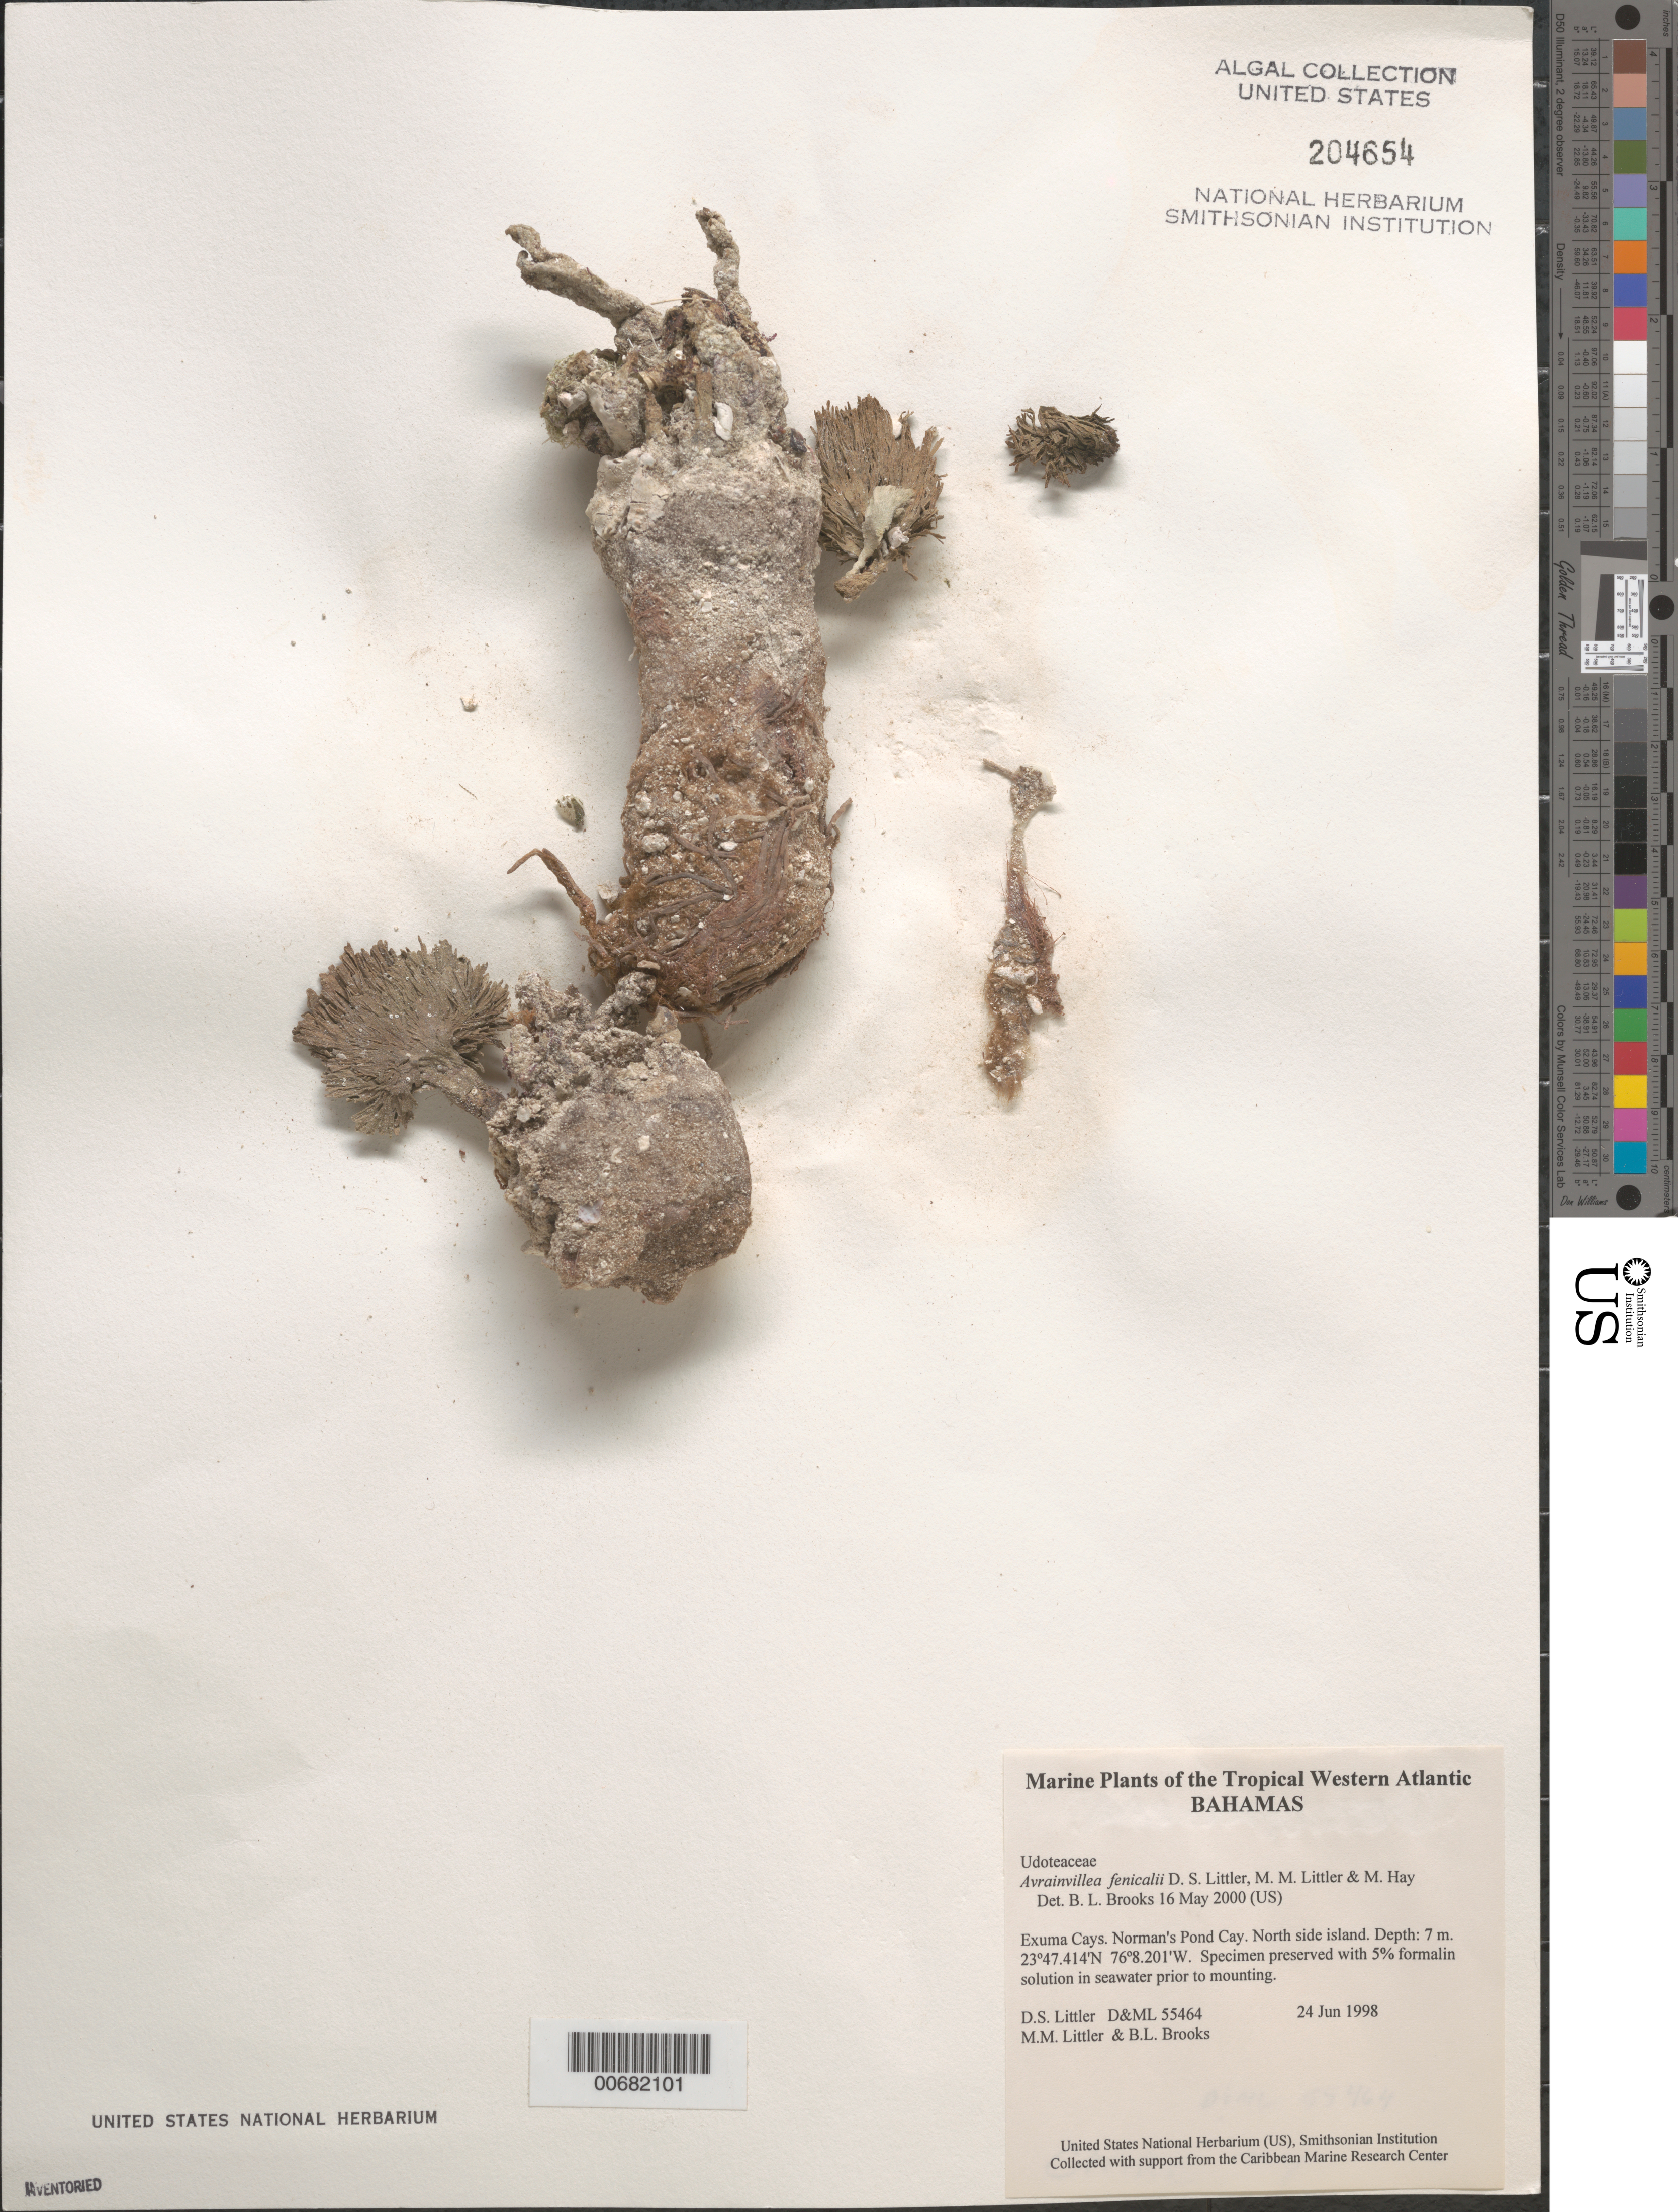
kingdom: Plantae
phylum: Chlorophyta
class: Ulvophyceae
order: Bryopsidales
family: Dichotomosiphonaceae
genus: Avrainvillea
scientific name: Avrainvillea fenicalii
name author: D.S. Littler et al. in D.S. Littler & Littler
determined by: Brooks, B. L., (BOT), Smithsonian Institution - National Museum of Natural History (UNITED STATES)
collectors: D. S. Littler, M. M. Littler & B. Brooks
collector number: D&ML 55464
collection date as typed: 24 Jun 1998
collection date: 1998-06-24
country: Bahamas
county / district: Exuma District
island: Norman's Pond Cay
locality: North side of island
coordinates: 23 47.414' N, 76 8.201' W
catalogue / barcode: US 204654